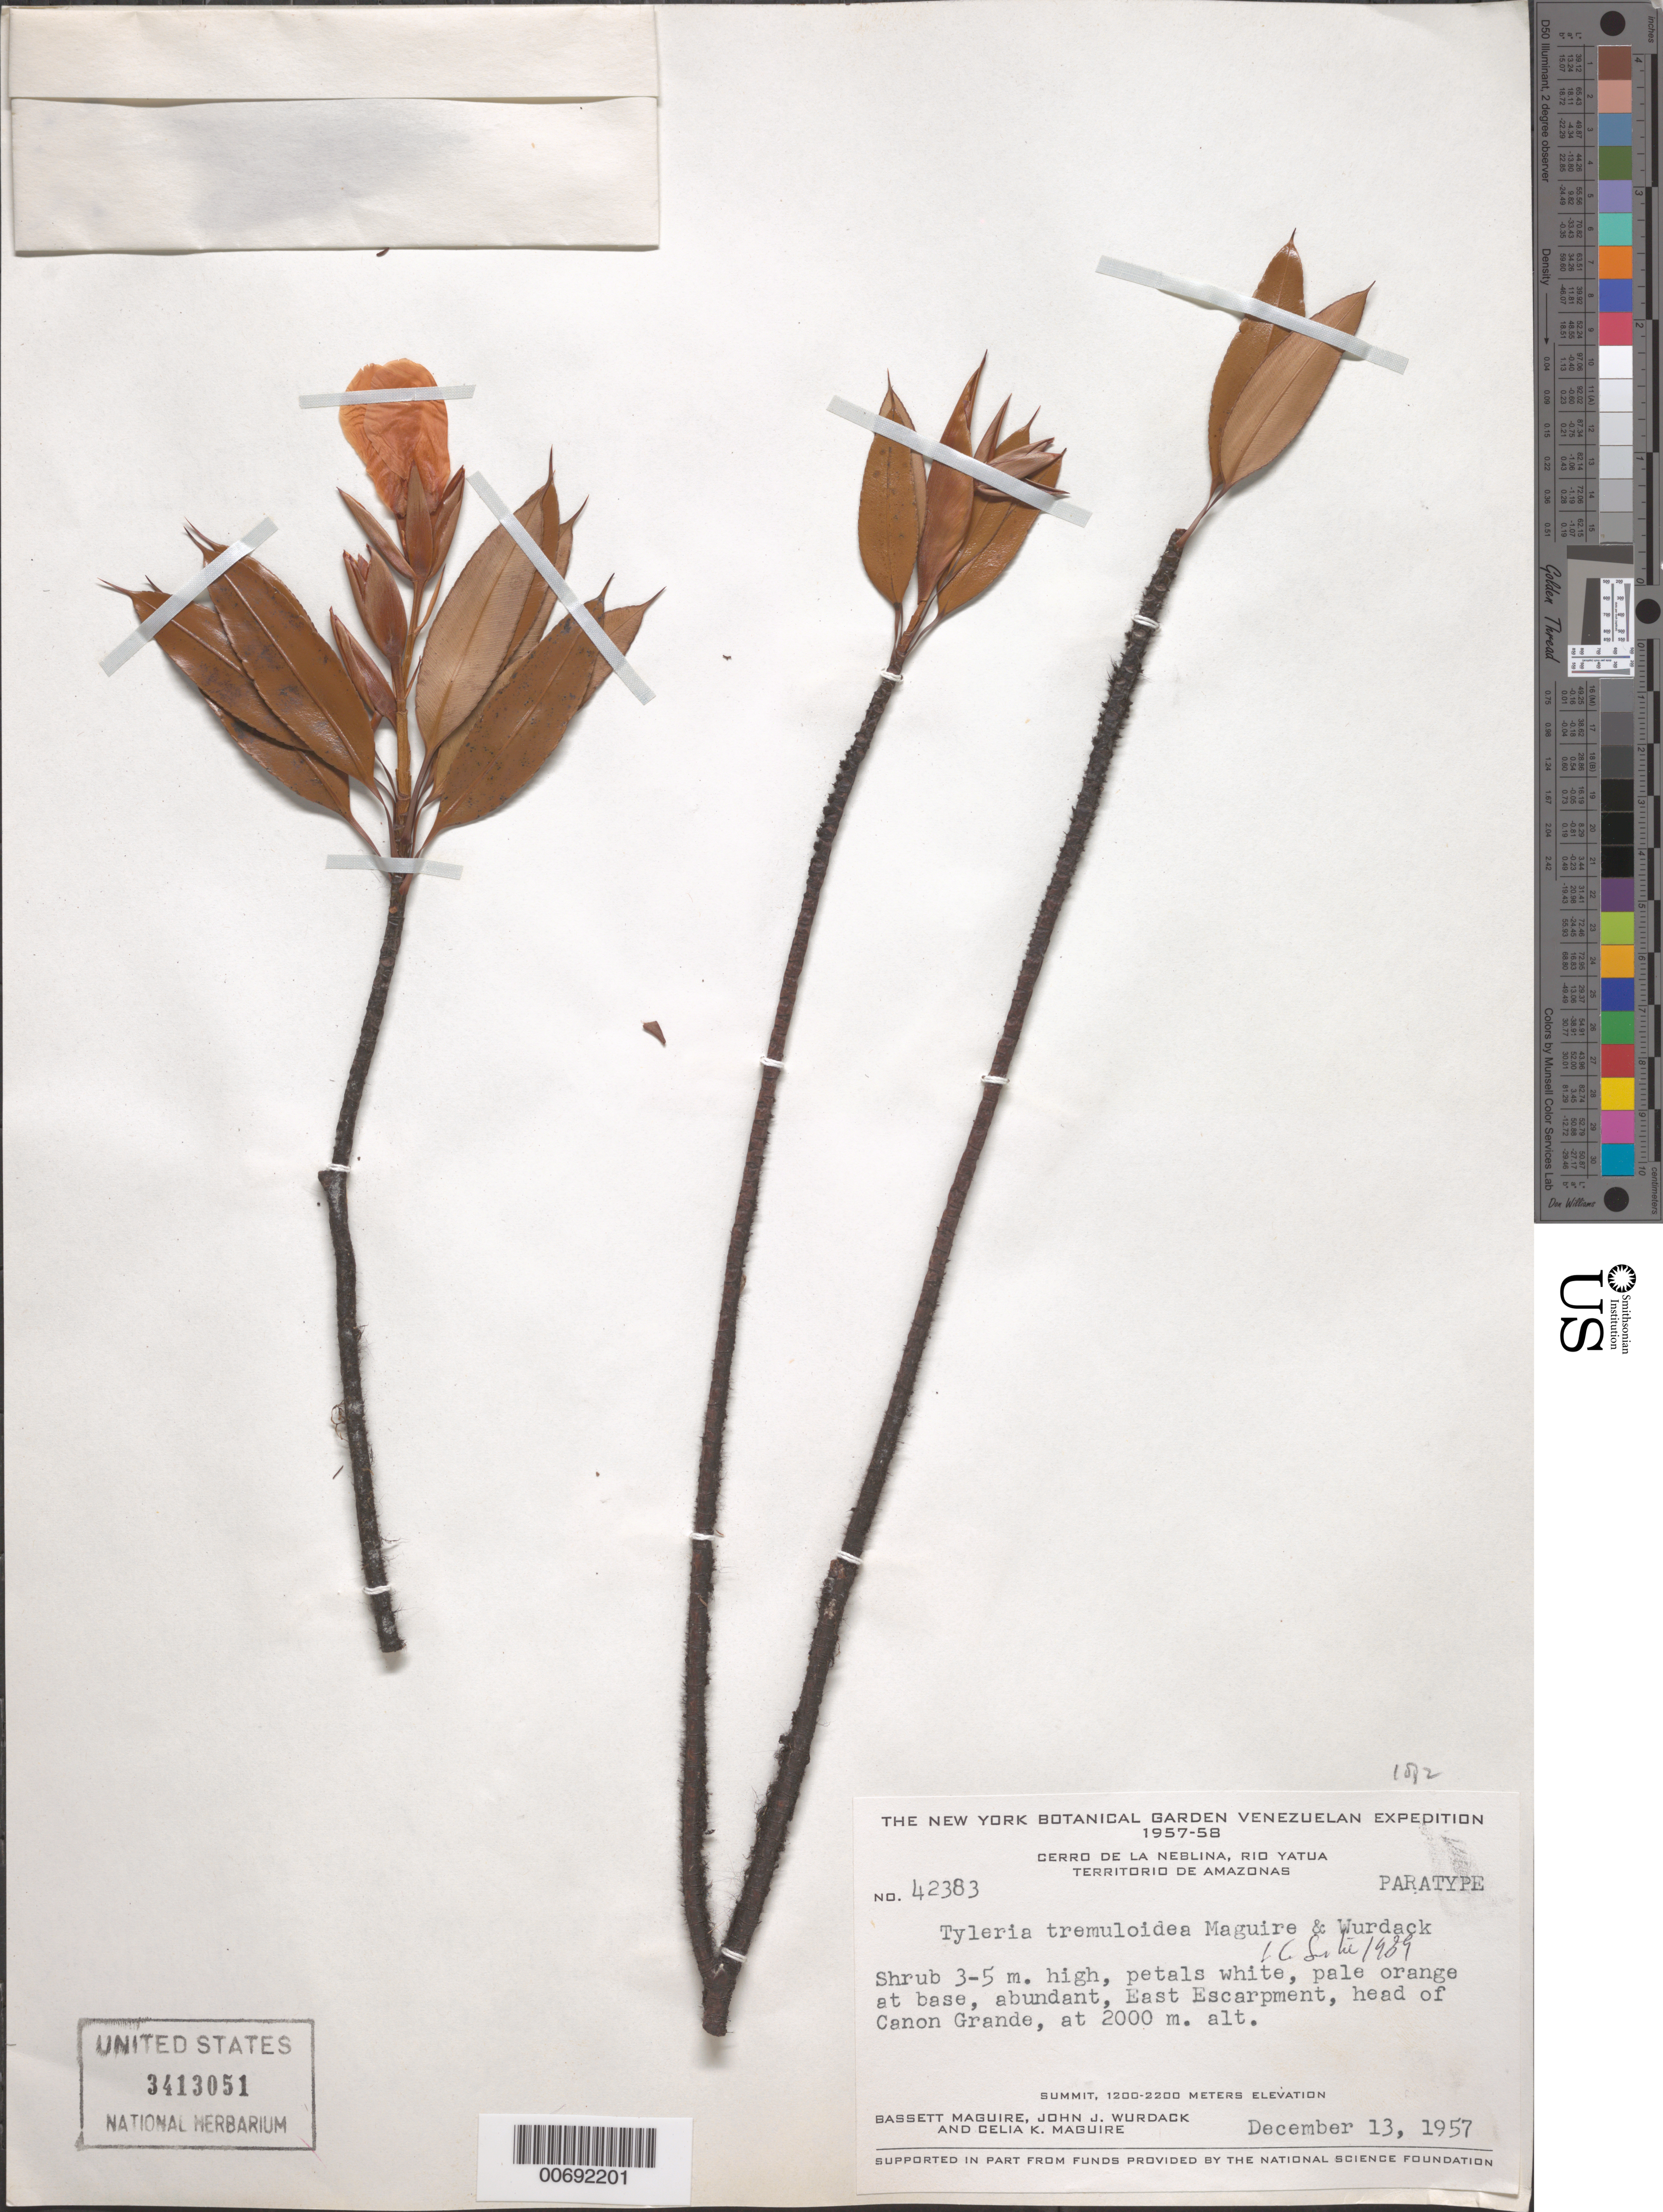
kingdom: Plantae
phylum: Tracheophyta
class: Magnoliopsida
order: Malpighiales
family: Ochnaceae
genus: Tyleria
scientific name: Tyleria tremuloidea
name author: Maguire & Wurdack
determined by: Sastre, C. H. L.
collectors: B. Maguire, J. J. Wurdack & C. K. Maguire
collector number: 42383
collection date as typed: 13-Dec-57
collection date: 1957-12-13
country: Venezuela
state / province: Amazonas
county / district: Río Negro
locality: Cerro de la Neblina, Río Yatua, Caño Grande basin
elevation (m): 2000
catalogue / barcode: US 3413051